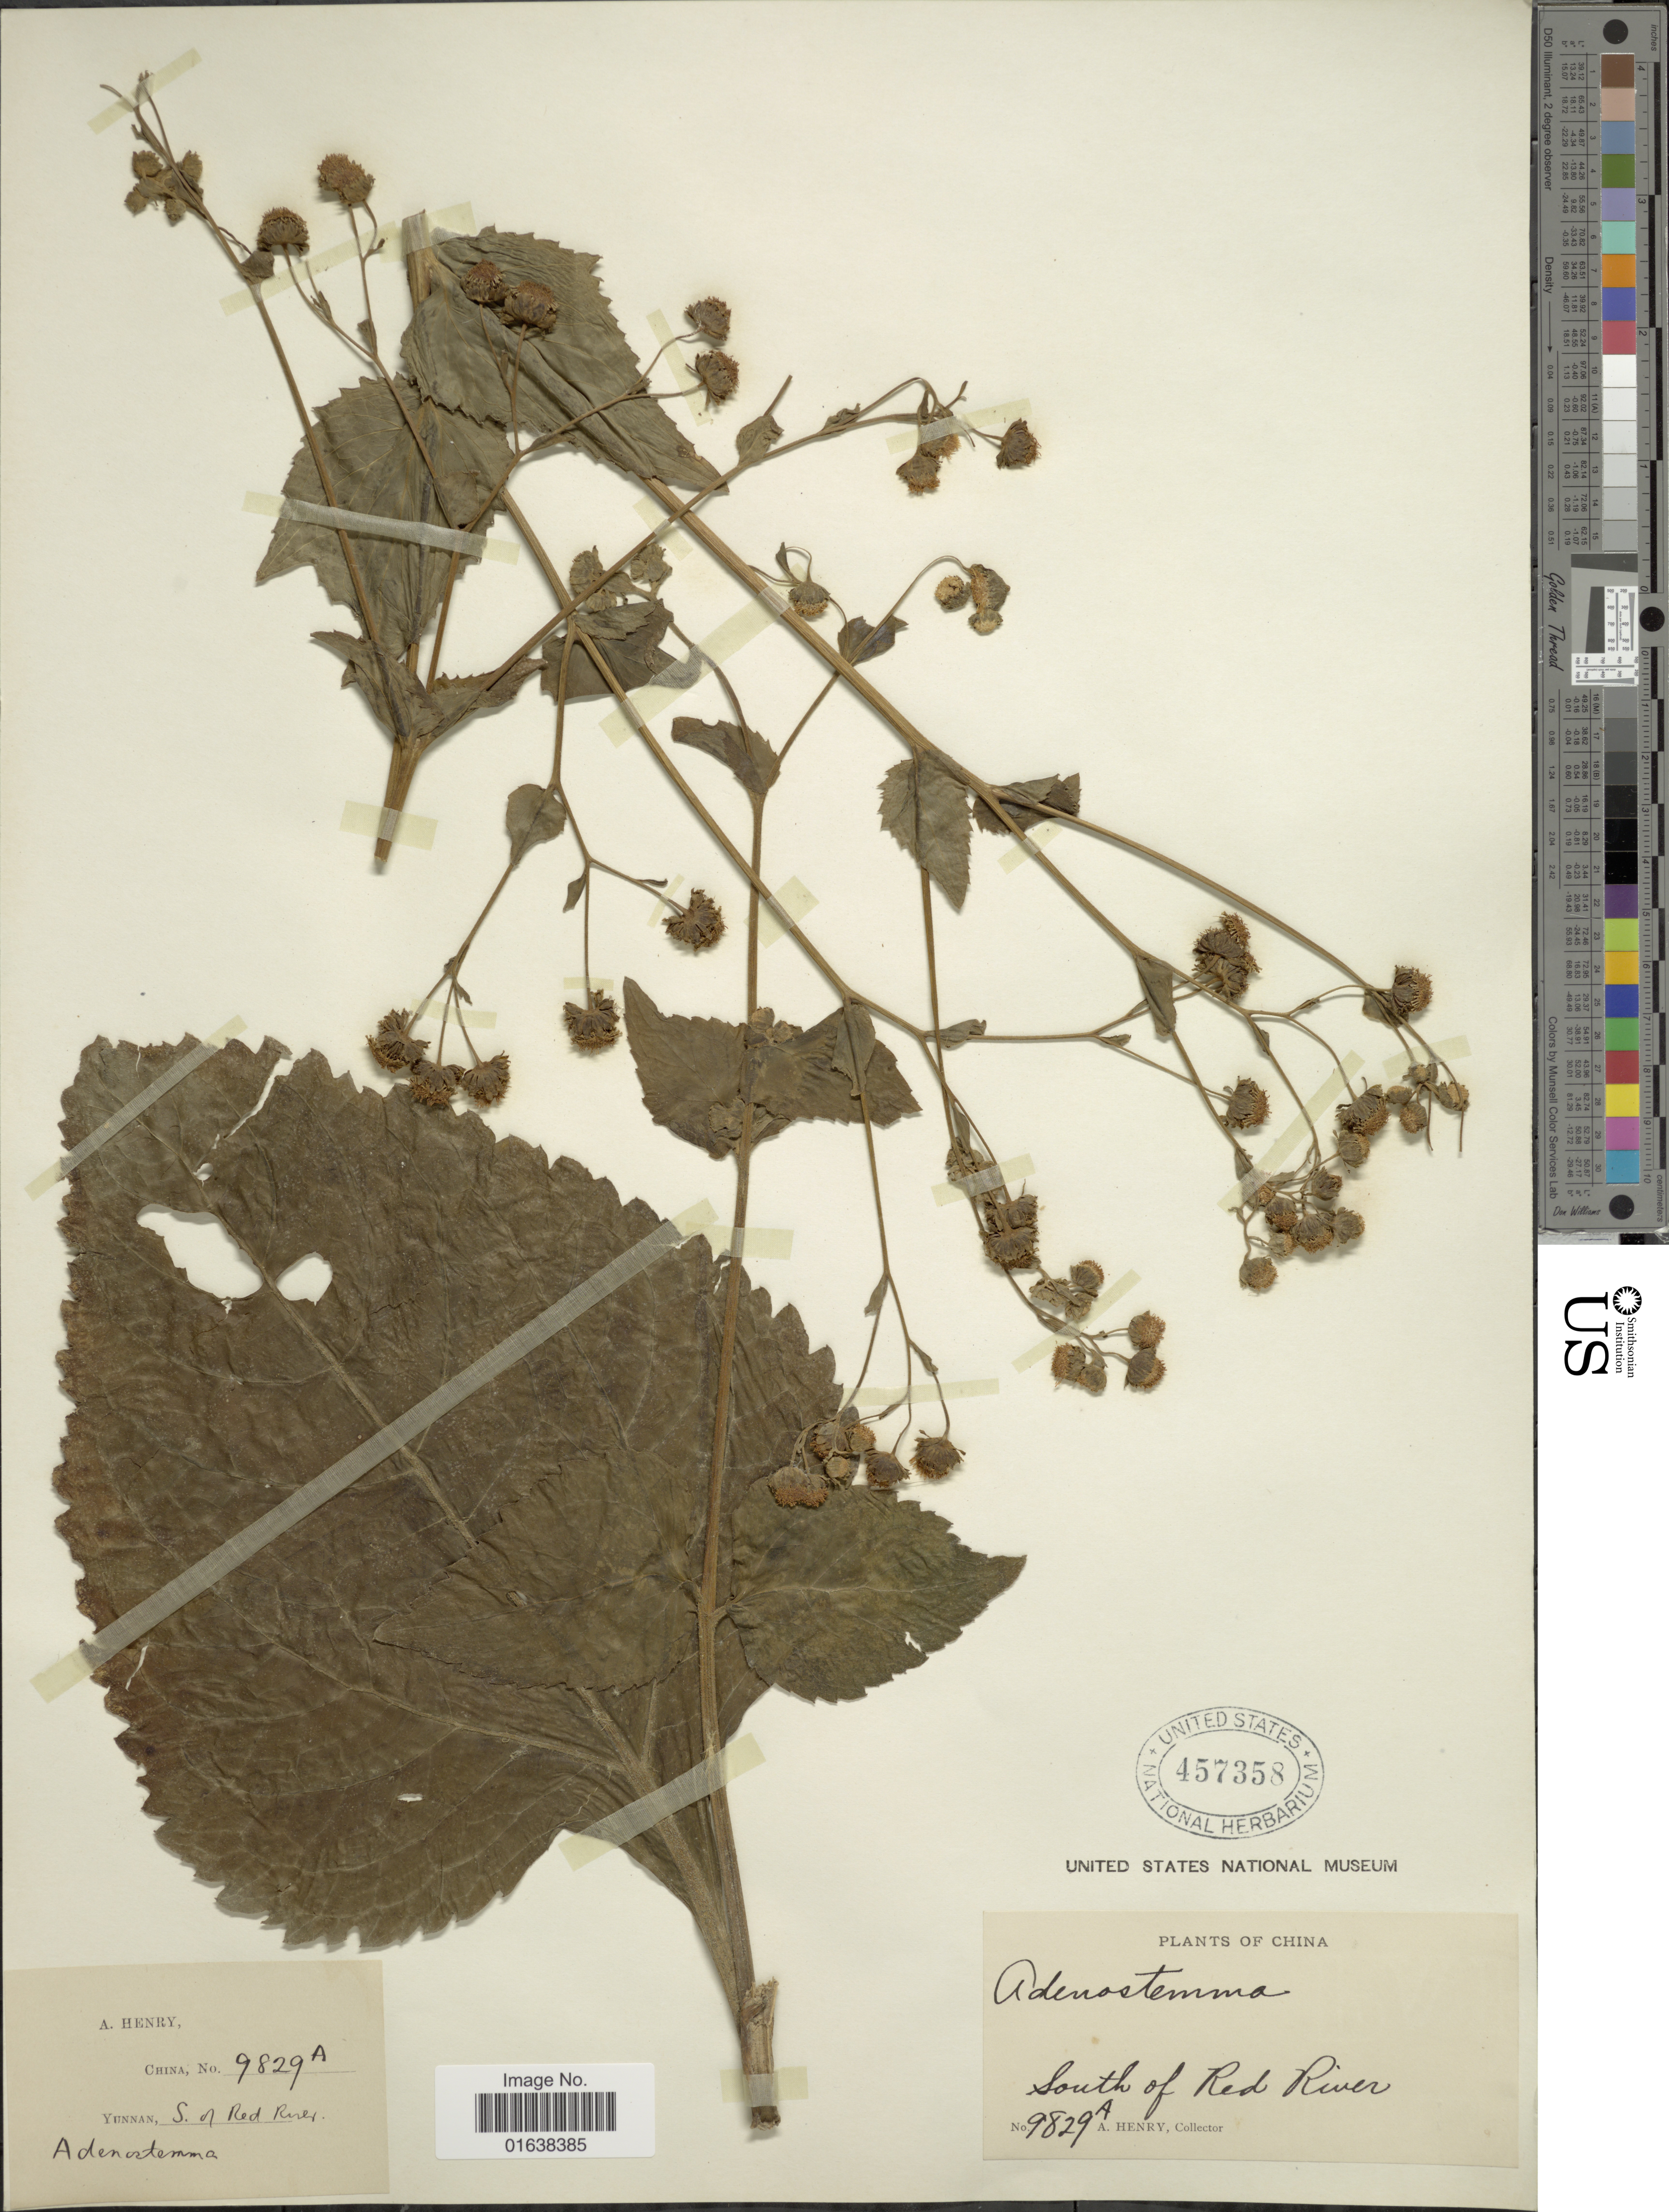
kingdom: Plantae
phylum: Tracheophyta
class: Magnoliopsida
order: Asterales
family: Asteraceae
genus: Adenostemma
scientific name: Adenostemma lavenia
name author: (L.) Kuntze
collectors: A. Henry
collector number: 9829 A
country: China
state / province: Yunnan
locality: China. South of Red River. Yunnan.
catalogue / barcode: US 457358